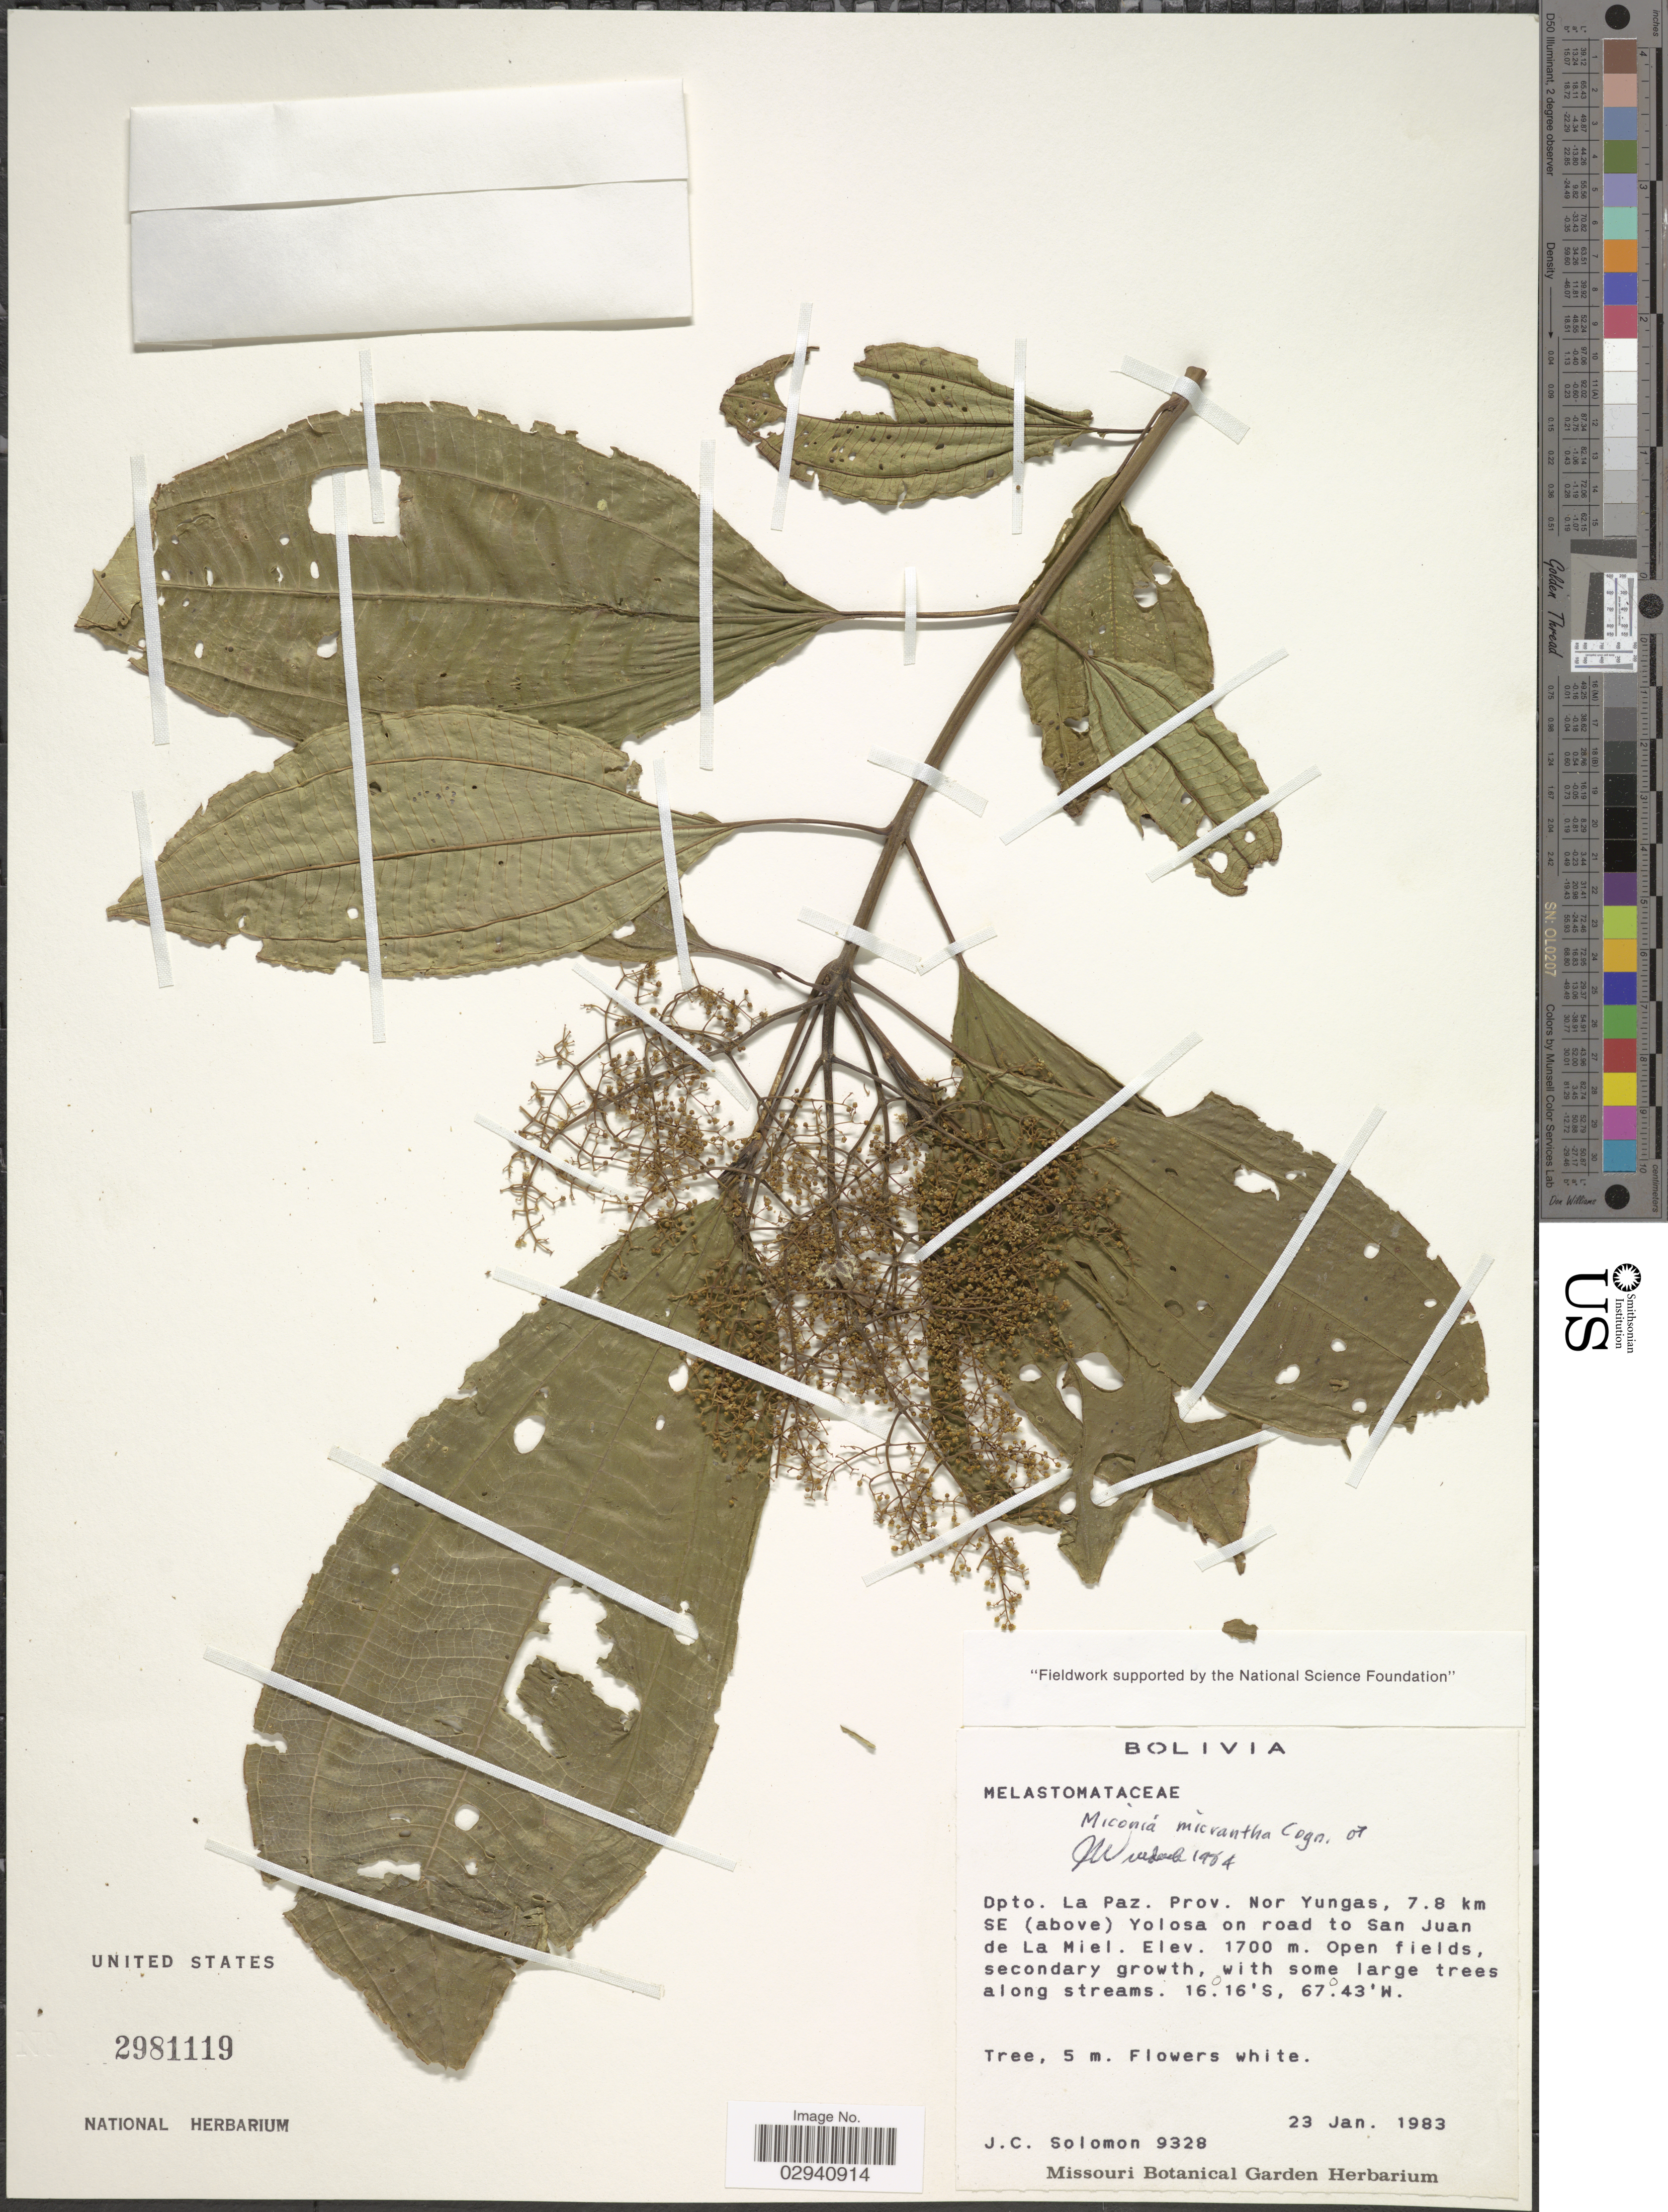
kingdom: Plantae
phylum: Tracheophyta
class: Magnoliopsida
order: Myrtales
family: Melastomataceae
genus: Miconia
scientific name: Miconia micrantha Pittier, nom. illeg.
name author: Pittier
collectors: J. C. Solomon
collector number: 9328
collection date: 1983-01-23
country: Bolivia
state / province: La Paz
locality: Dpto. La Paz. Prov. Nor Yungas, 7.8 km SE (above) Yolosa on road to San Juan de La Miel.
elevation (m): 1700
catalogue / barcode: US 2981119